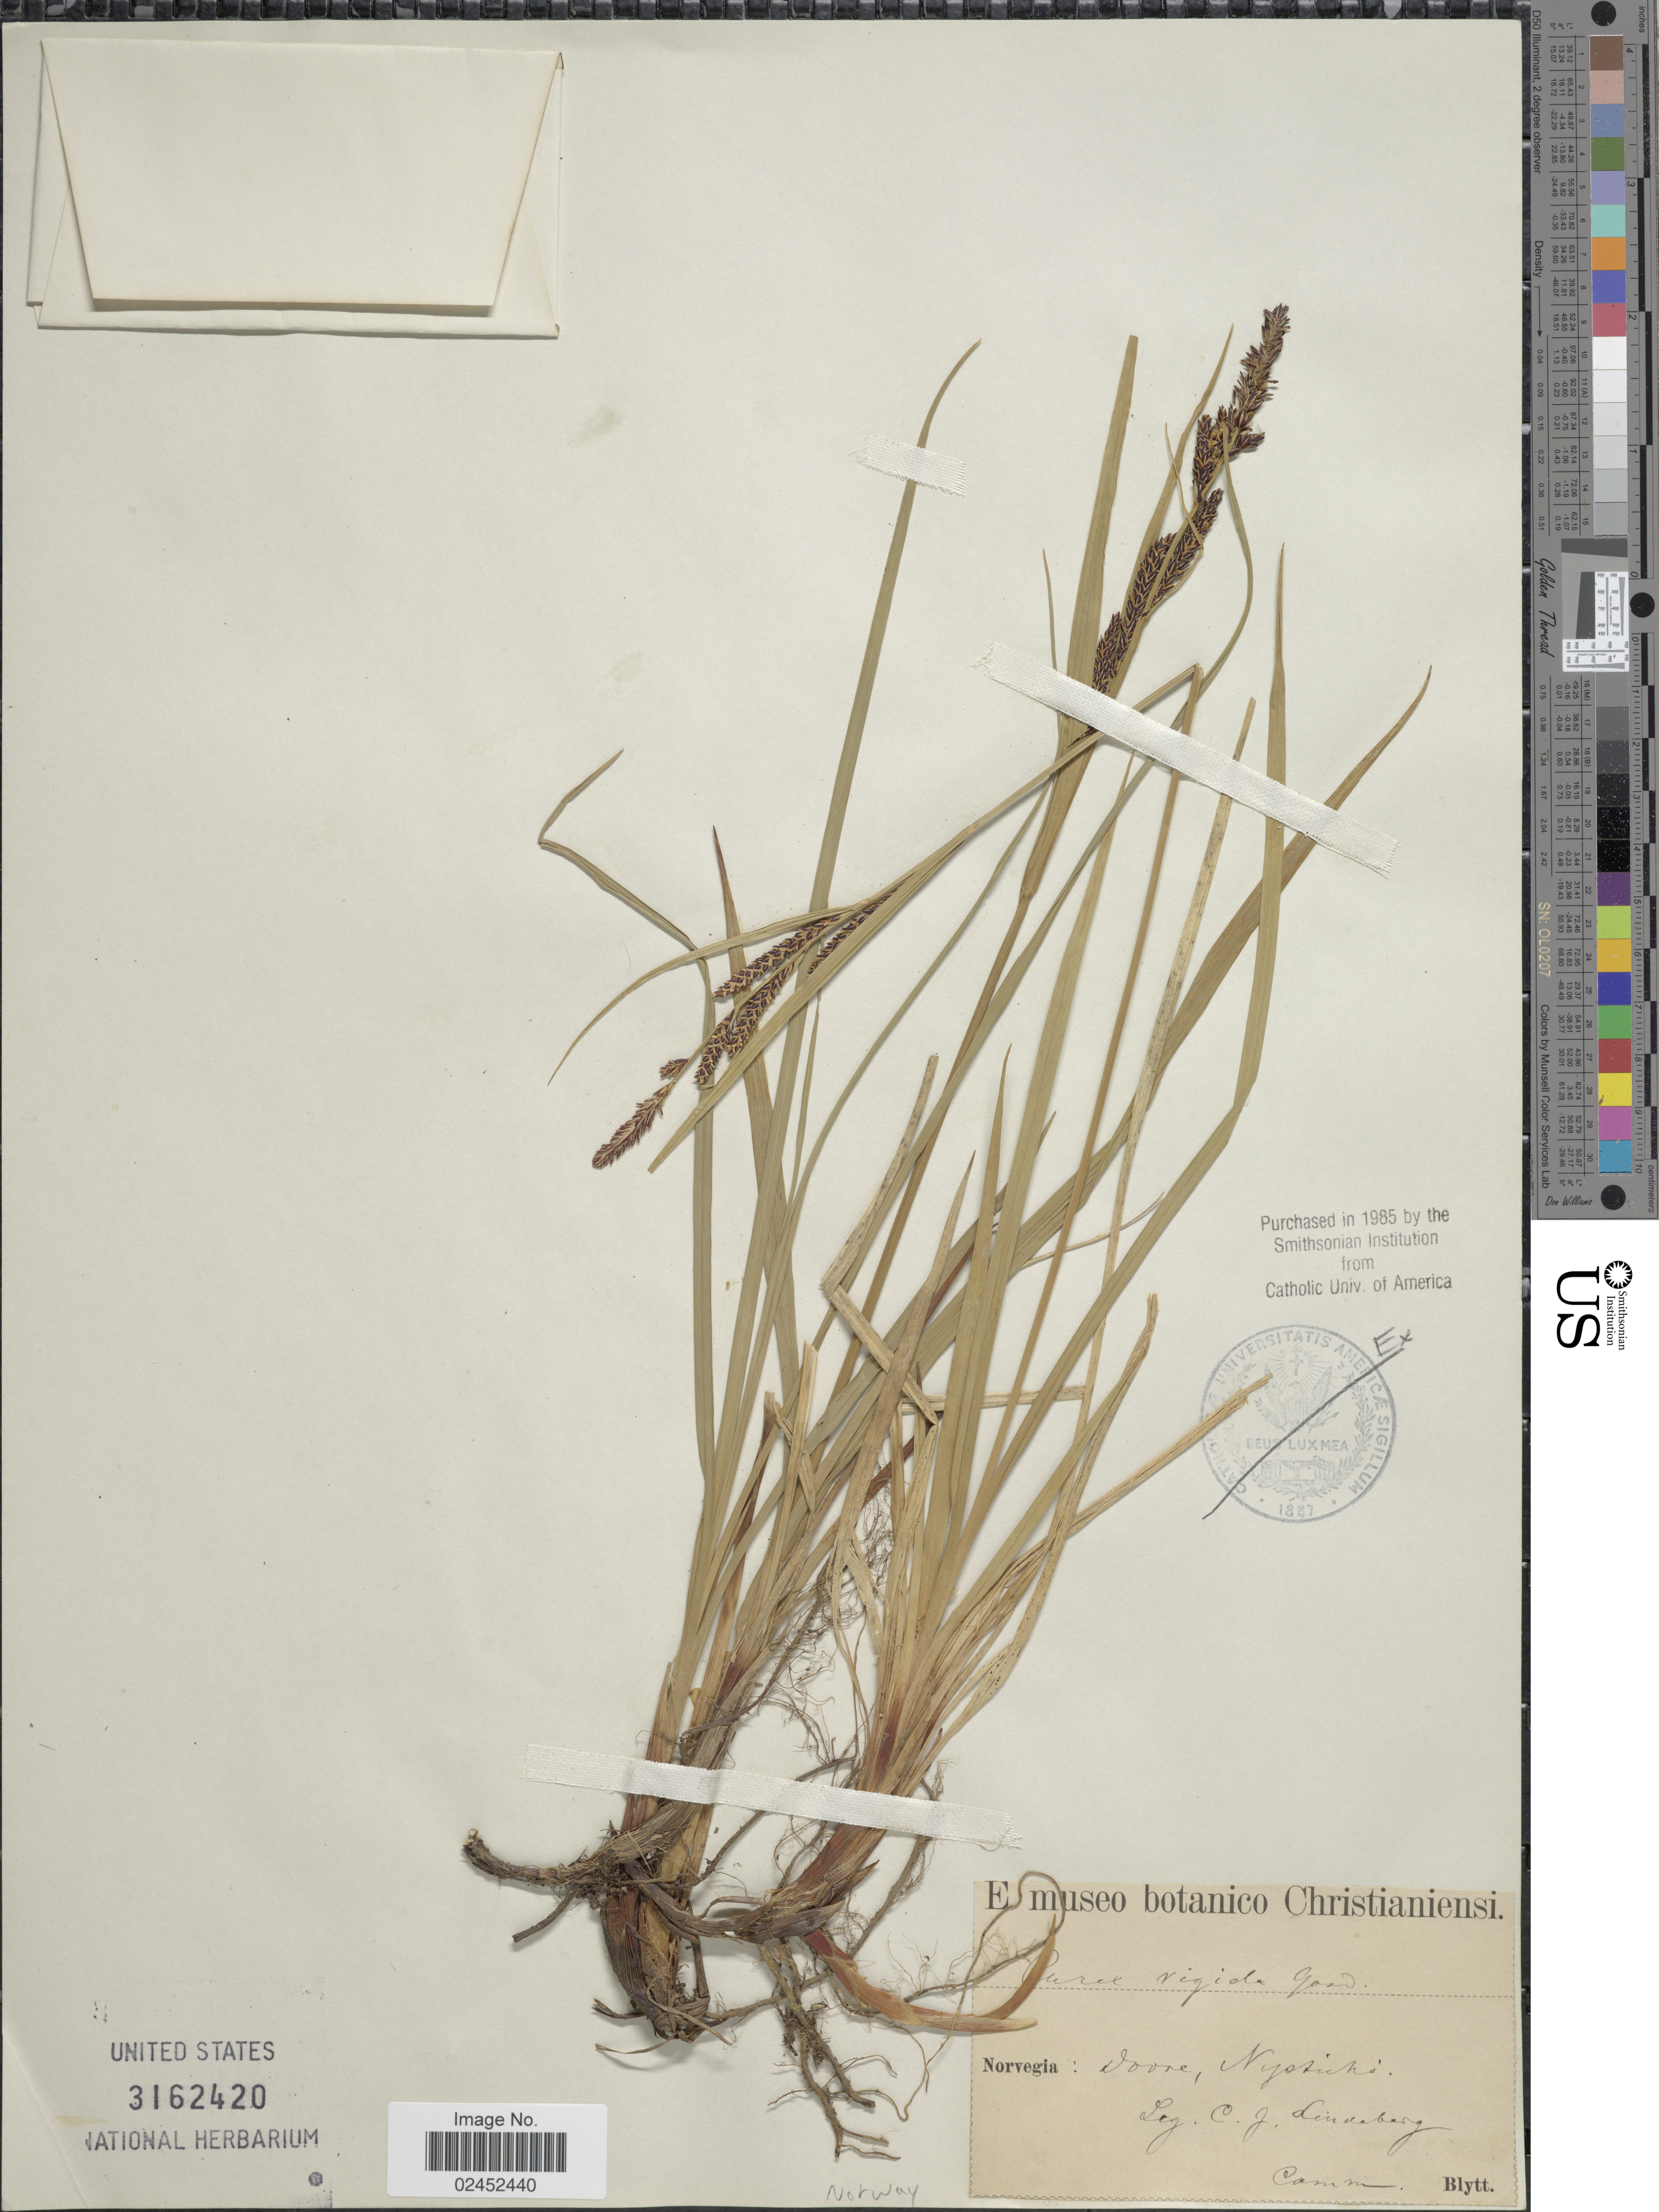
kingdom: Plantae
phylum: Tracheophyta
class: Liliopsida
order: Poales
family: Cyperaceae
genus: Carex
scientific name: Carex bigelowii subsp. bigelowii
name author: Torr. ex Schwein.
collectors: C. Lindeberg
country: Norway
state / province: Oppland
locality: Norvegia: Dovre, Nystuho.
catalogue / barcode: US 3162420